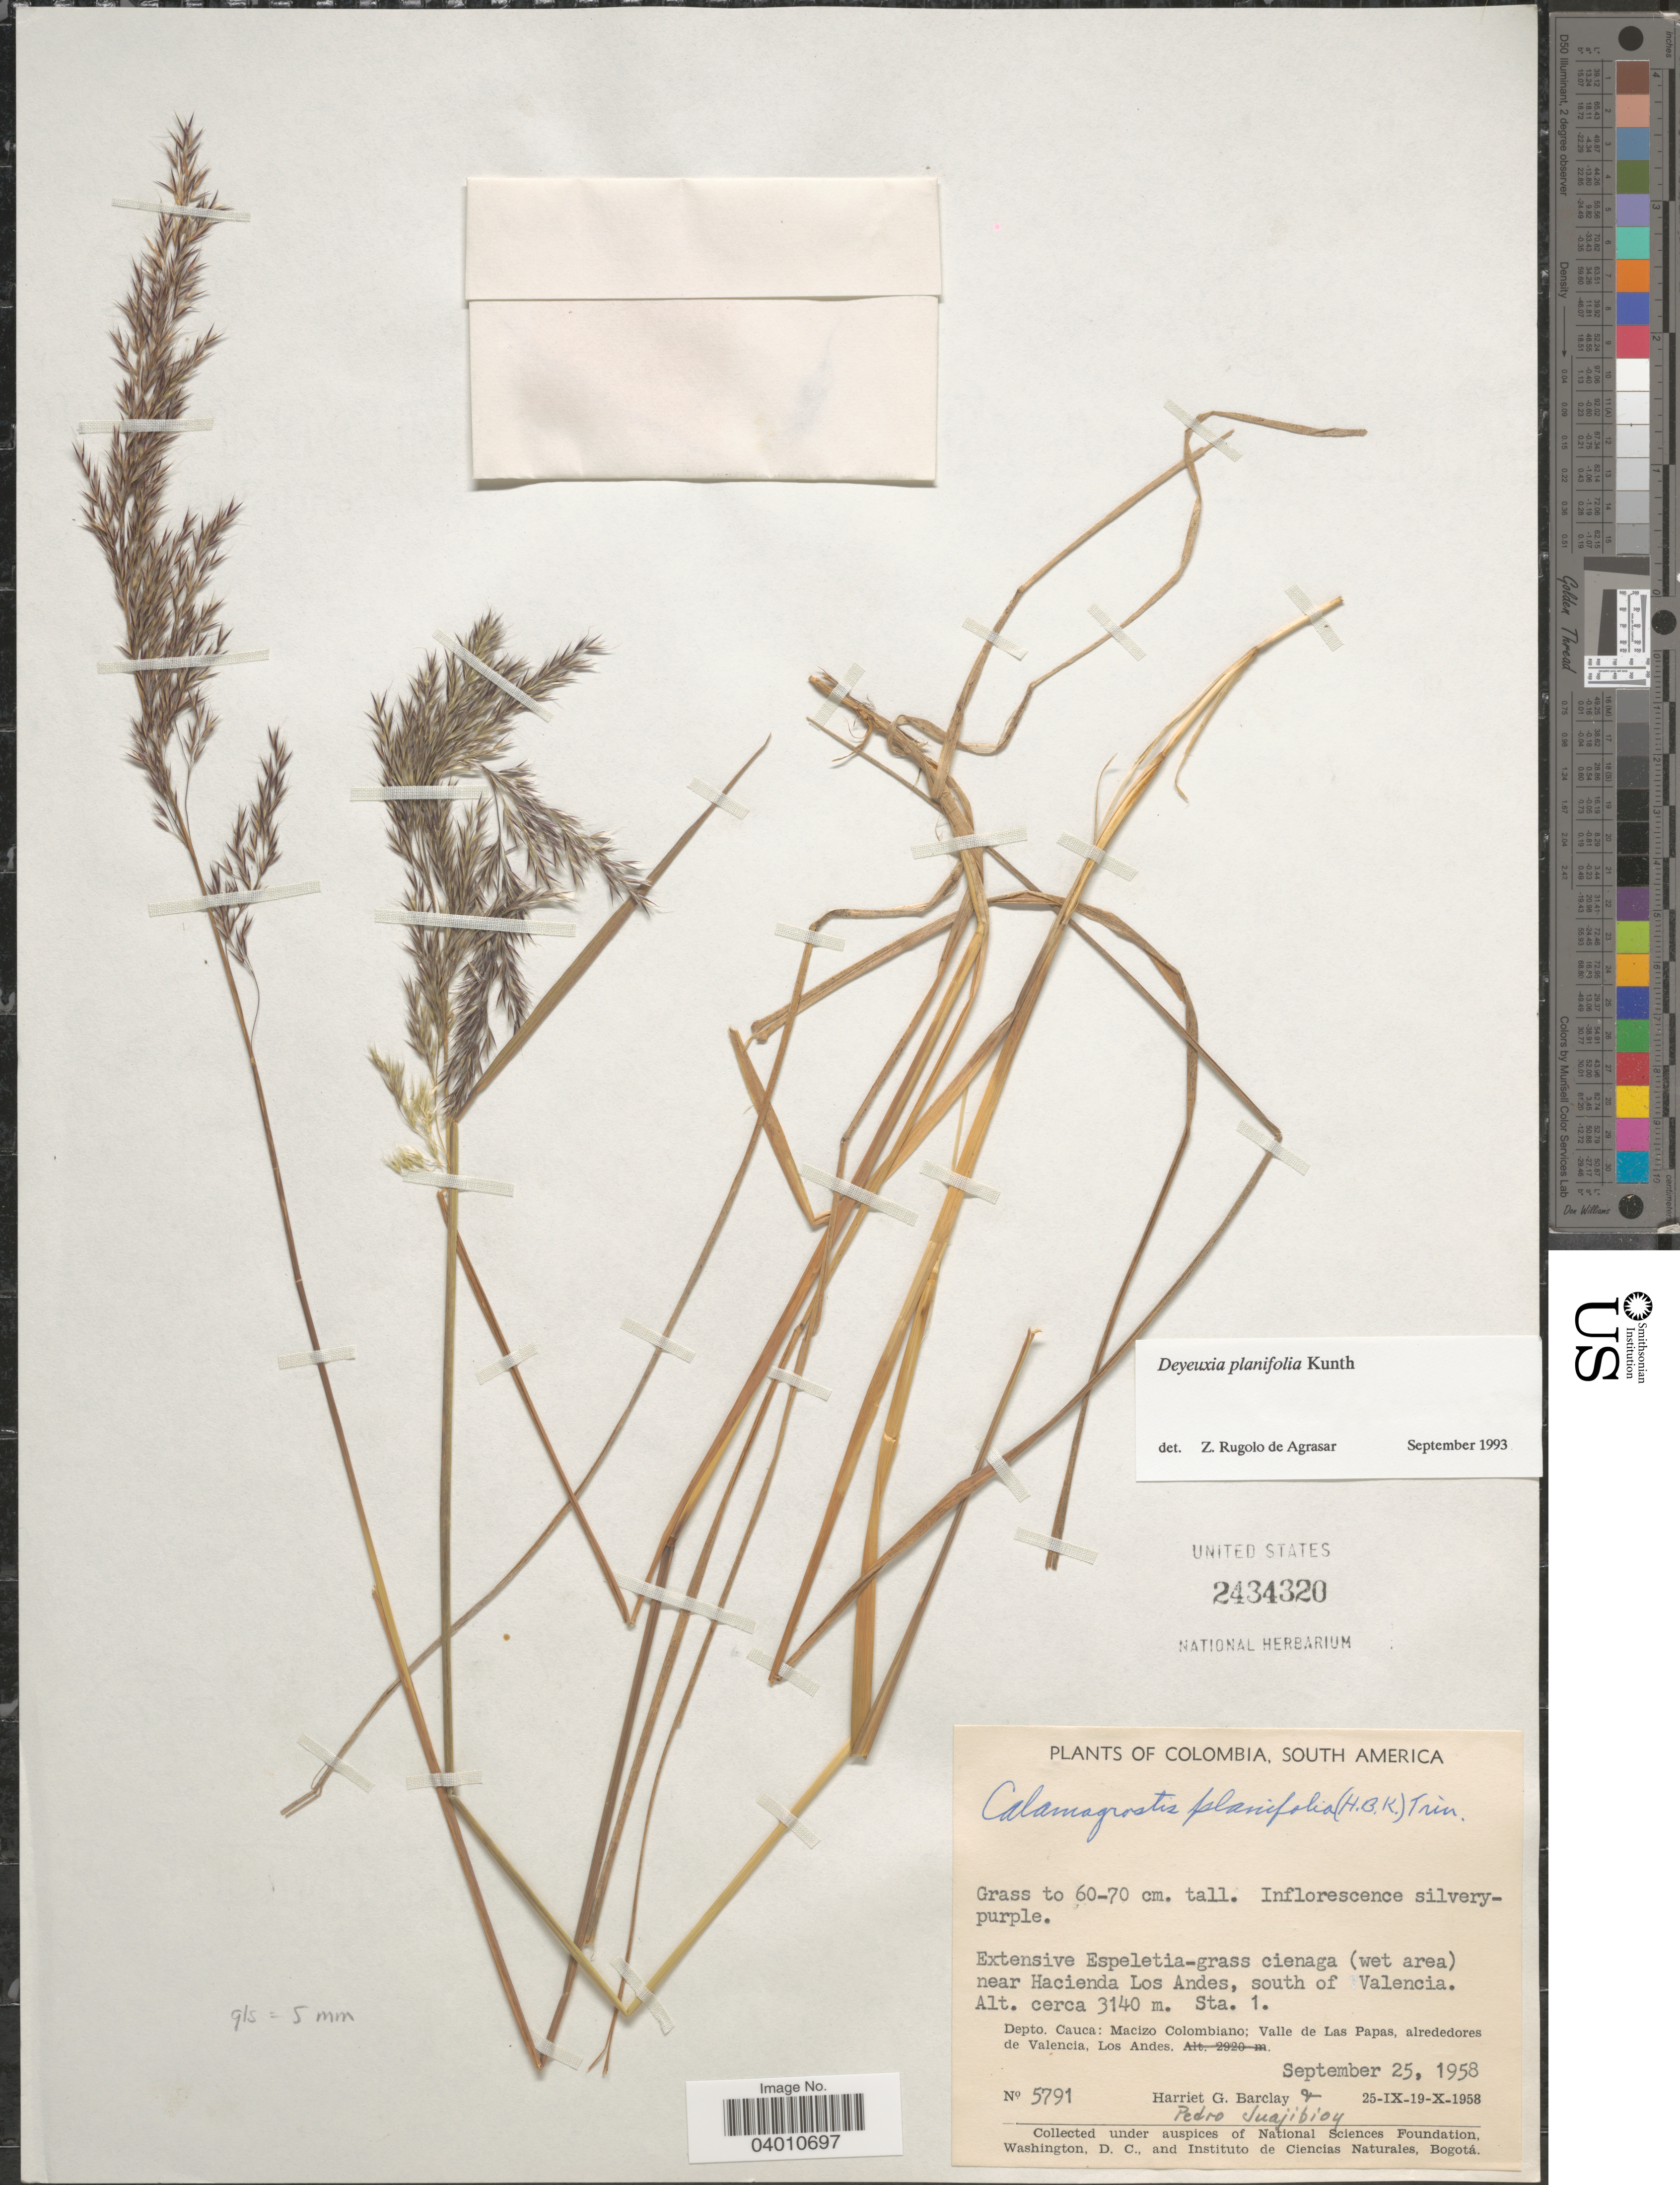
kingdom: Plantae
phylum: Tracheophyta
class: Liliopsida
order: Poales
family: Poaceae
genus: Peyritschia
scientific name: Peyritschia planifolia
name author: (Kunth) P.M. Peterson et al.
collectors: H. G. Barclay & P. Juajibioy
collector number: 5791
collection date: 1958-09-25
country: Colombia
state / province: Cauca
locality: Extensive Espeletia-grass cienaga (wet area) near Hacienda Los Andes, south of Valencia. Depto. Cauca: Macizo Colombiano; Valle de Las Papas, alrededores de Valencia, Los Andes.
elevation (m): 3140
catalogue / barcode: US 2434320